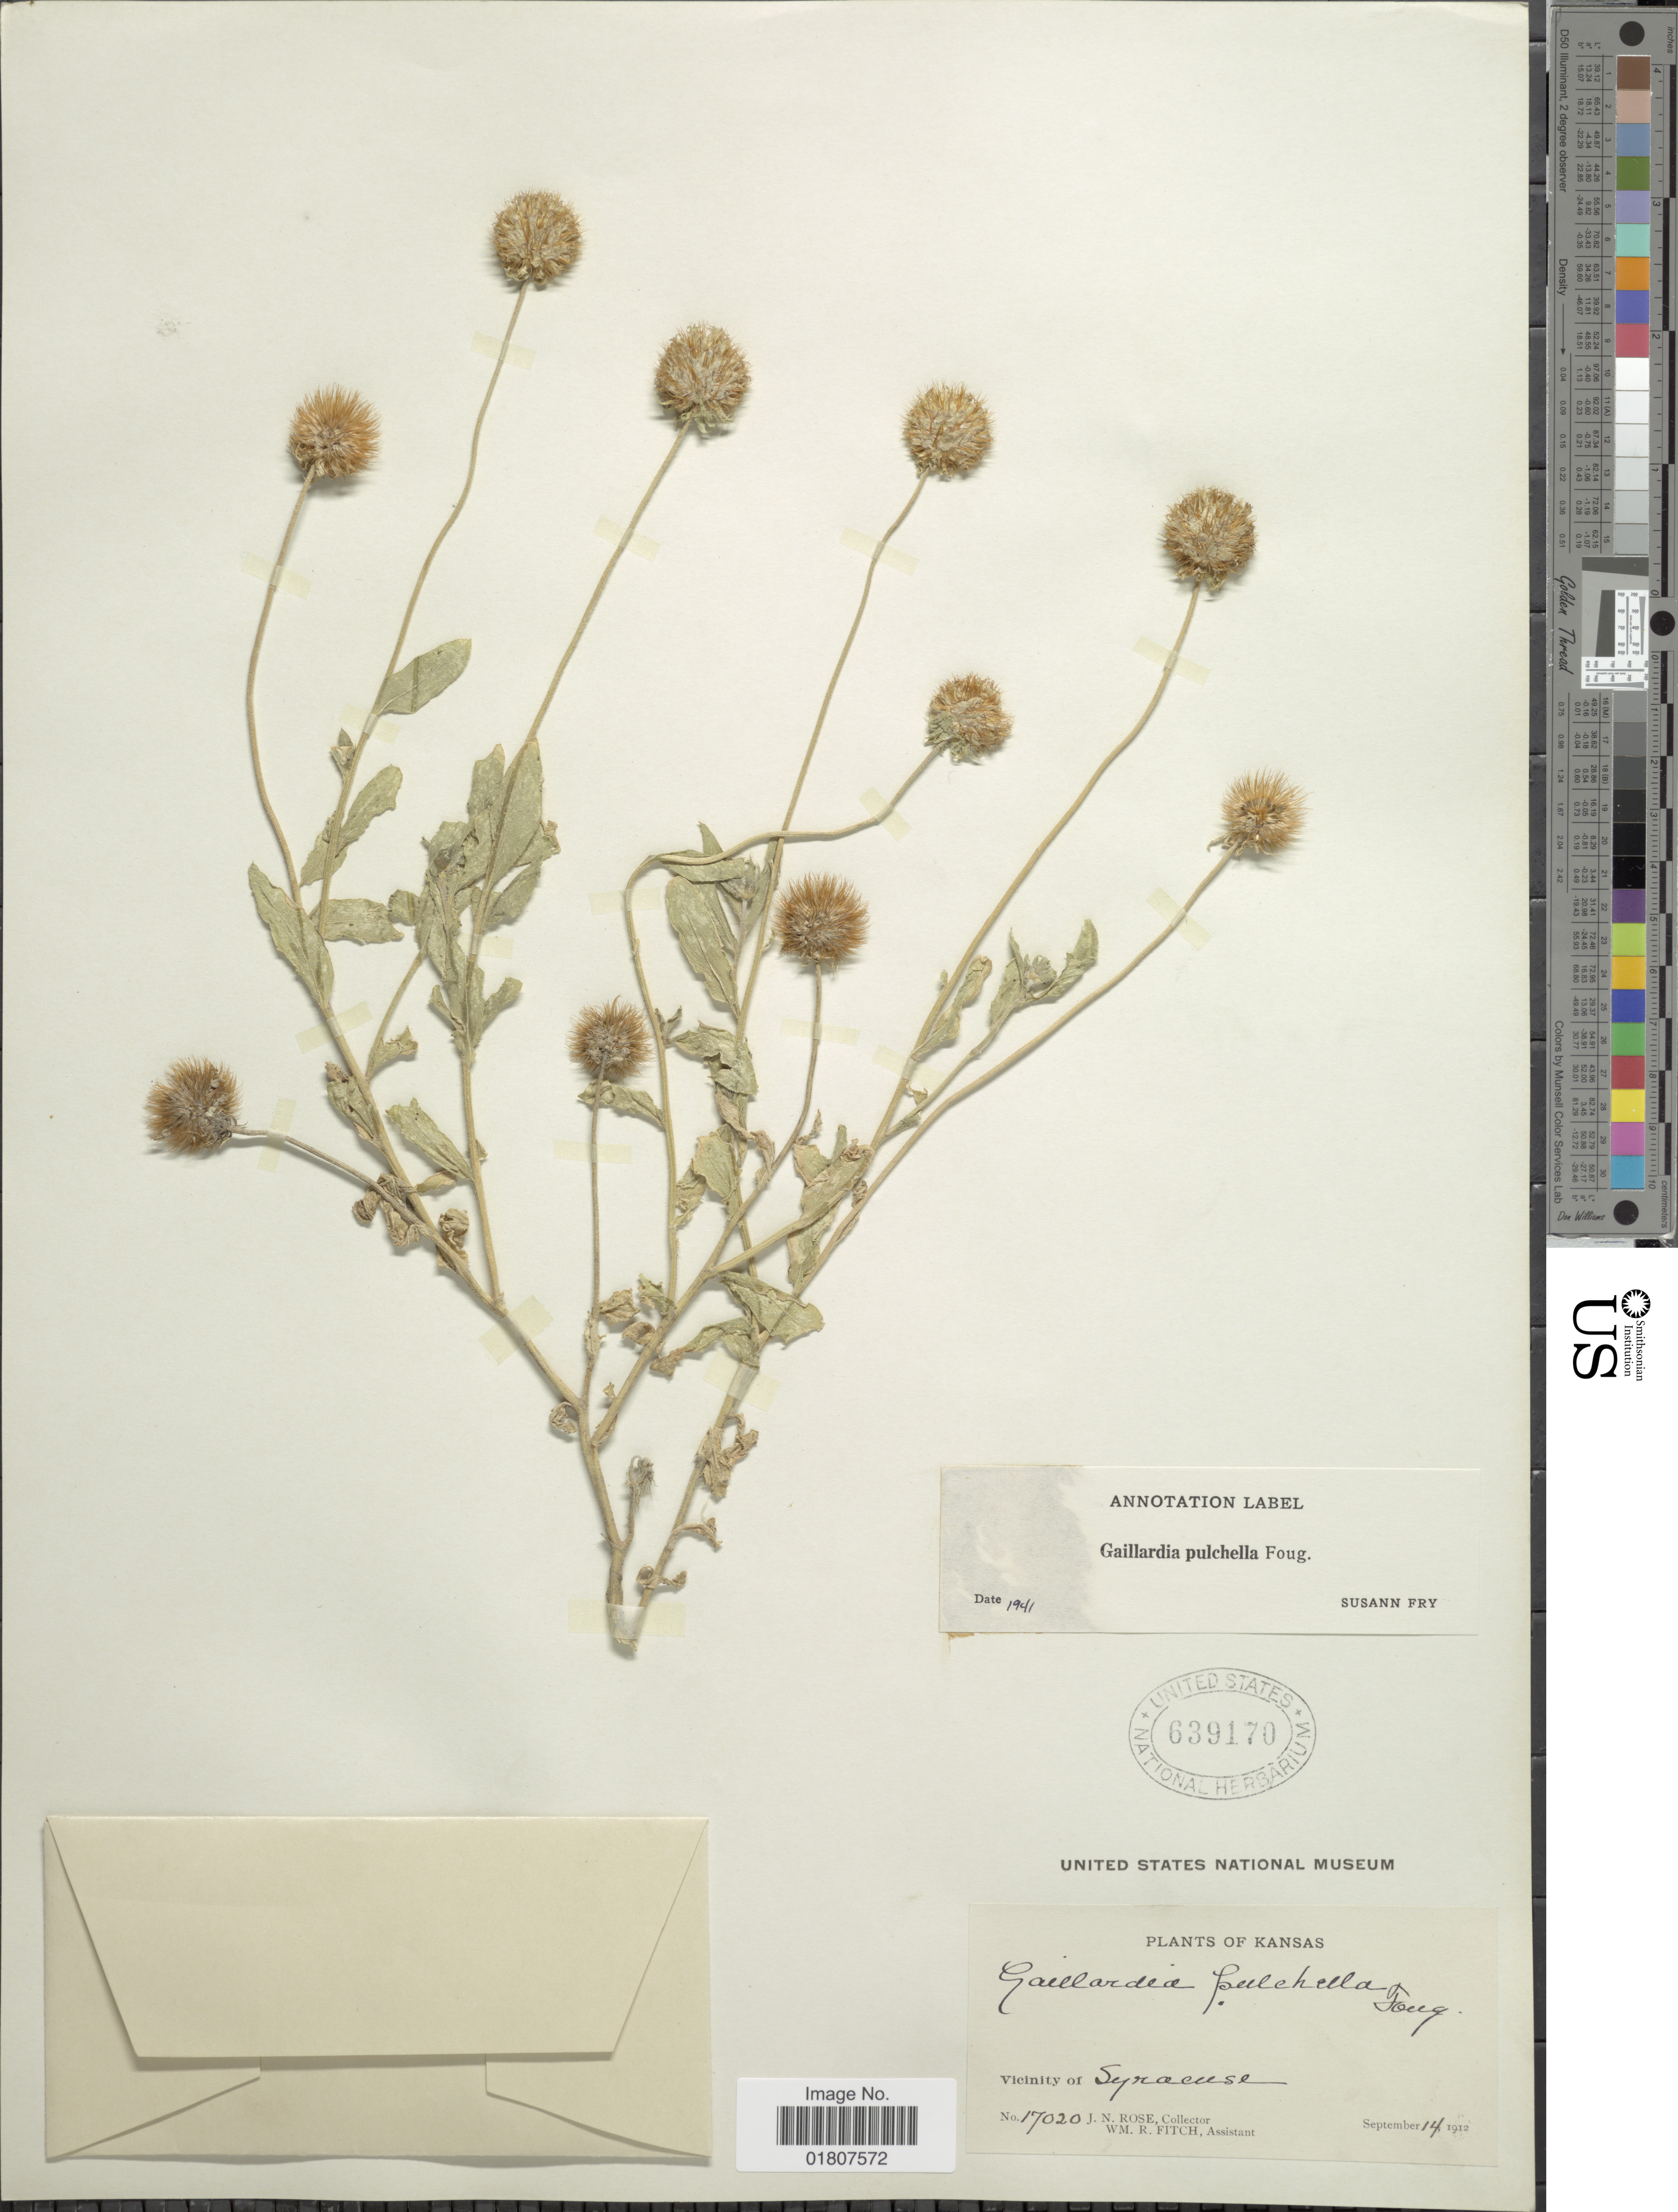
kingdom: Plantae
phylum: Tracheophyta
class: Magnoliopsida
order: Asterales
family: Asteraceae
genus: Gaillardia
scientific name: Gaillardia pulchella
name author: Foug.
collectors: J. N. Rose & W. R. Fitch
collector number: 17020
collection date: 1912-09-14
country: United States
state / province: Kansas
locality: Vicinity of Syracuse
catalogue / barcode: US 639170